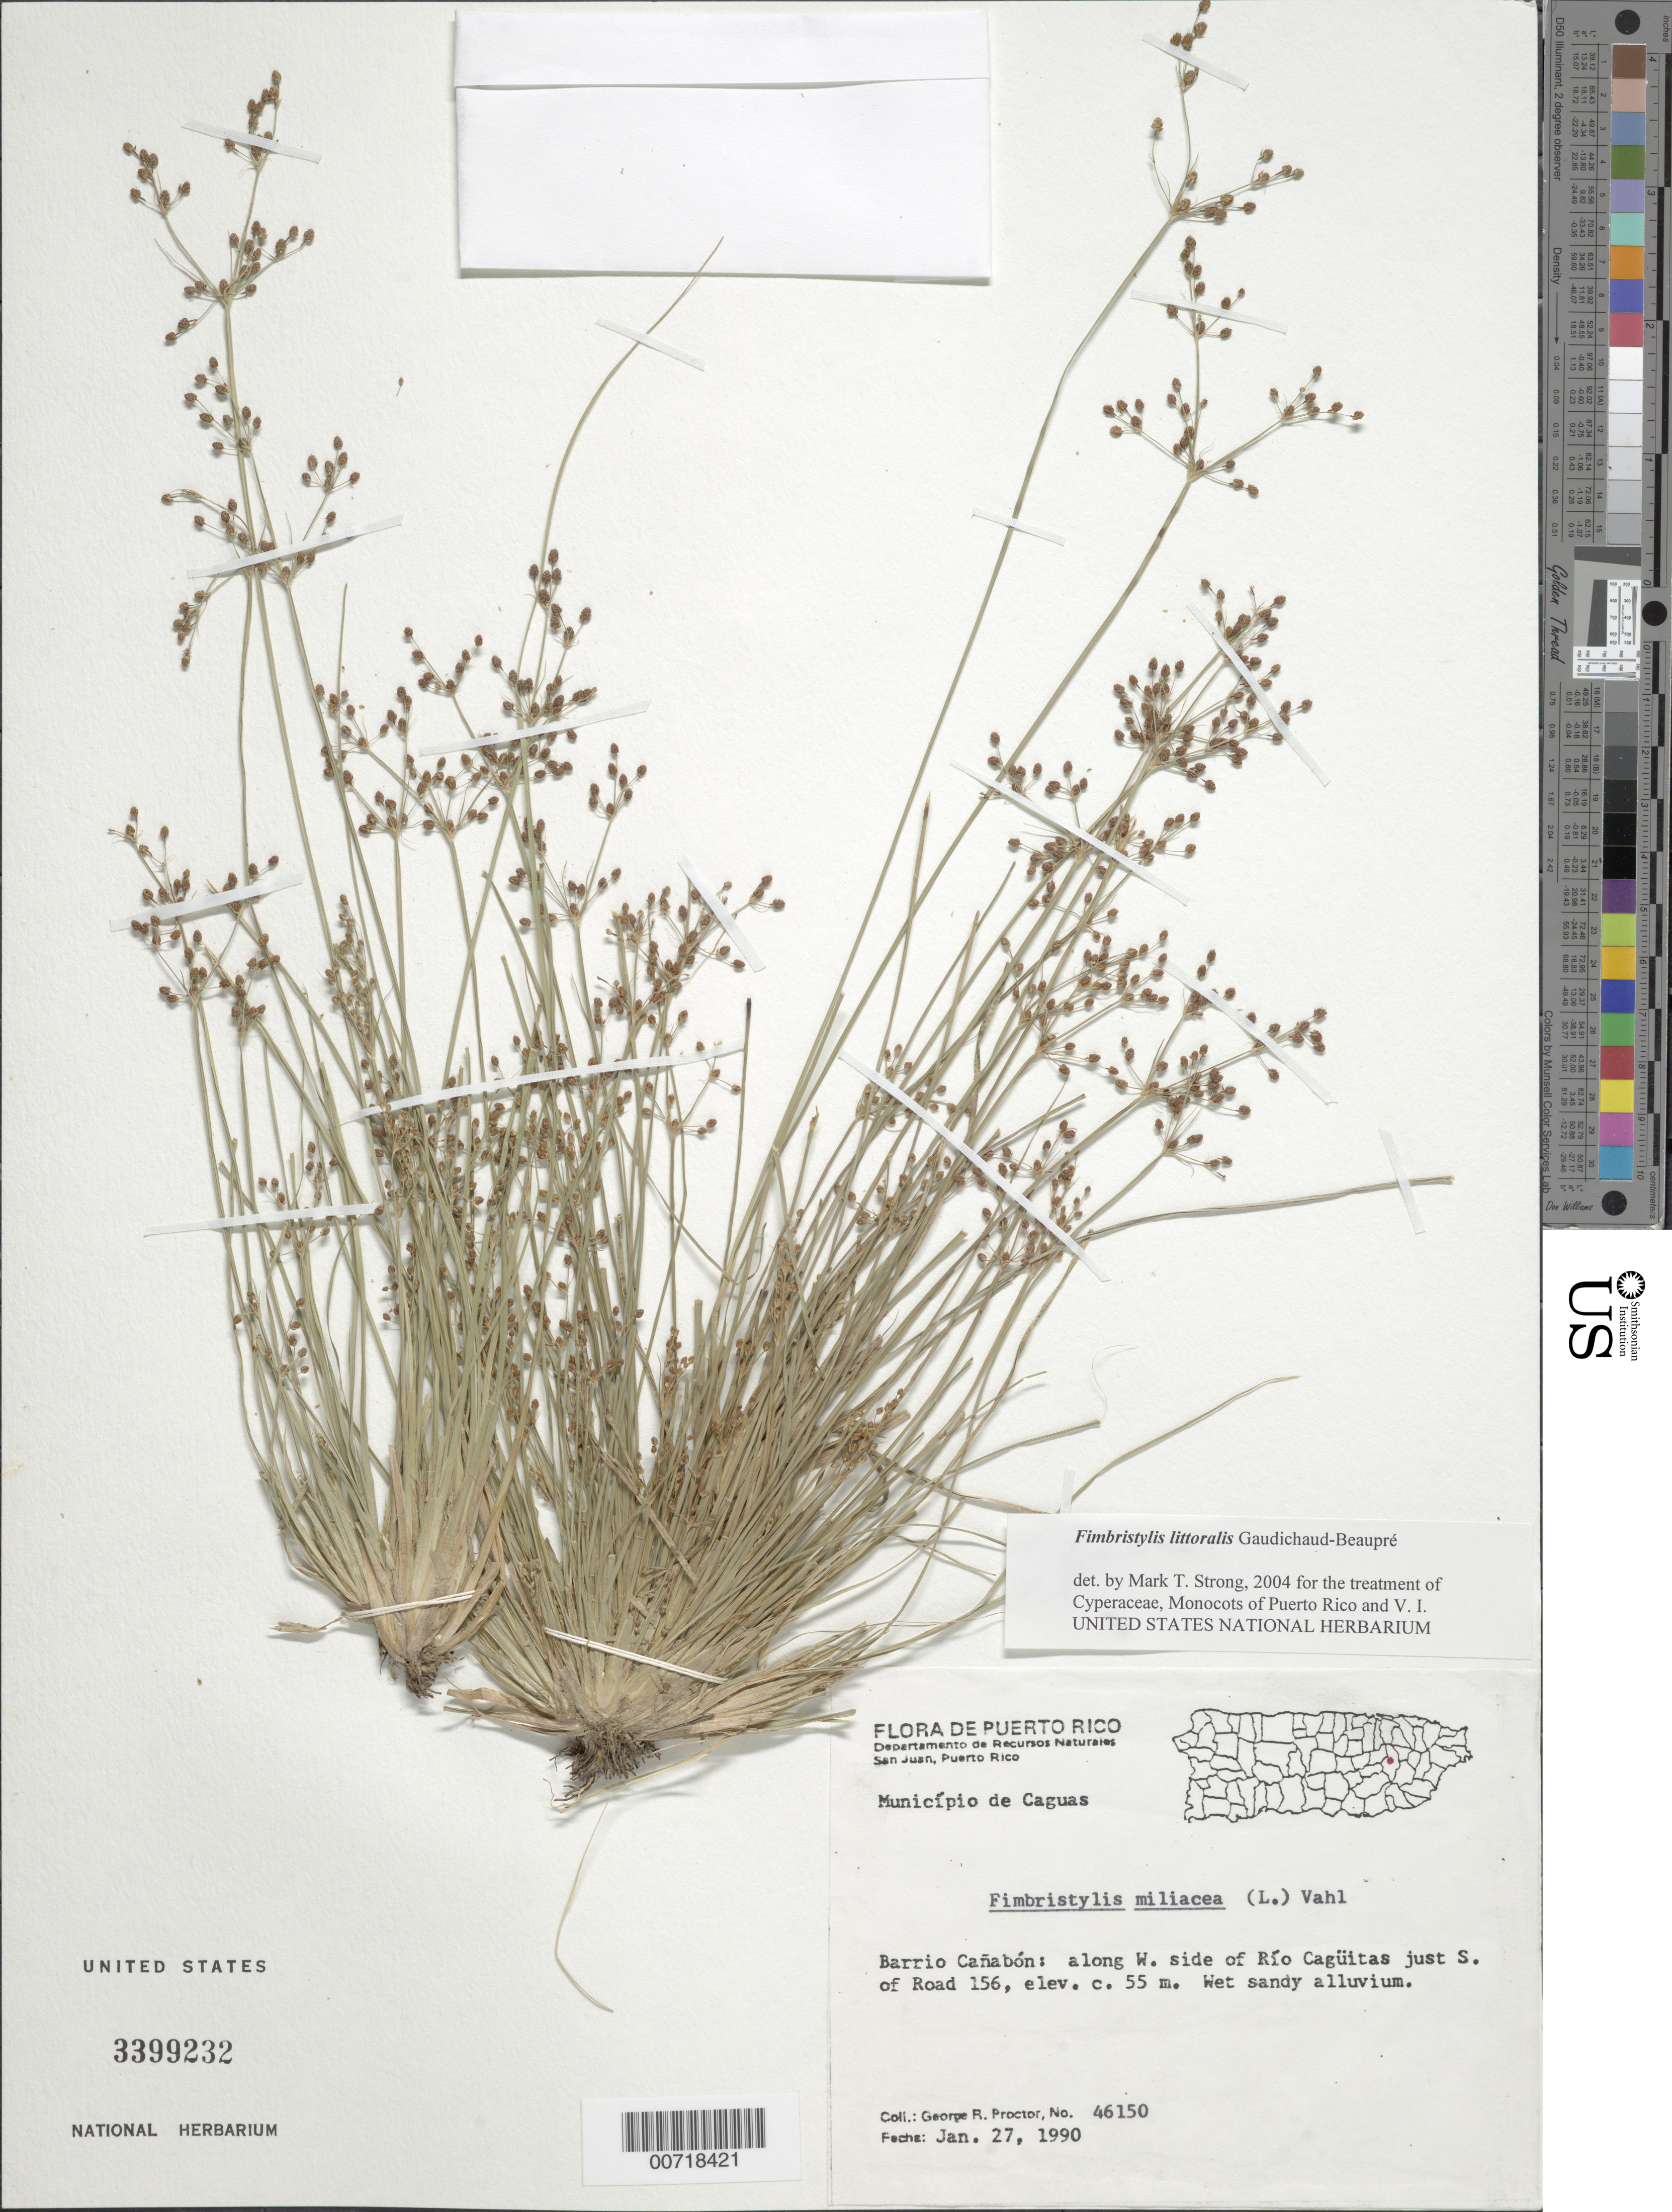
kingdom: Plantae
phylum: Tracheophyta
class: Liliopsida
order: Poales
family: Cyperaceae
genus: Fimbristylis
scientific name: Fimbristylis littoralis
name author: Gaudich.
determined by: Strong, M. T., (US), Smithsonian Institution - National Museum of Natural History (UNITED STATES)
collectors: G. R. Proctor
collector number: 46150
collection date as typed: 27 Jan 1990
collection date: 1990-01-27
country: Puerto Rico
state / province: Caguas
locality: Caguas: Barrio Cañabón, along W side of Rio Cagüitas just S of Rd. 156.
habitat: Wet sandy alluvium.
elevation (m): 55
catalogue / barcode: US 3399232